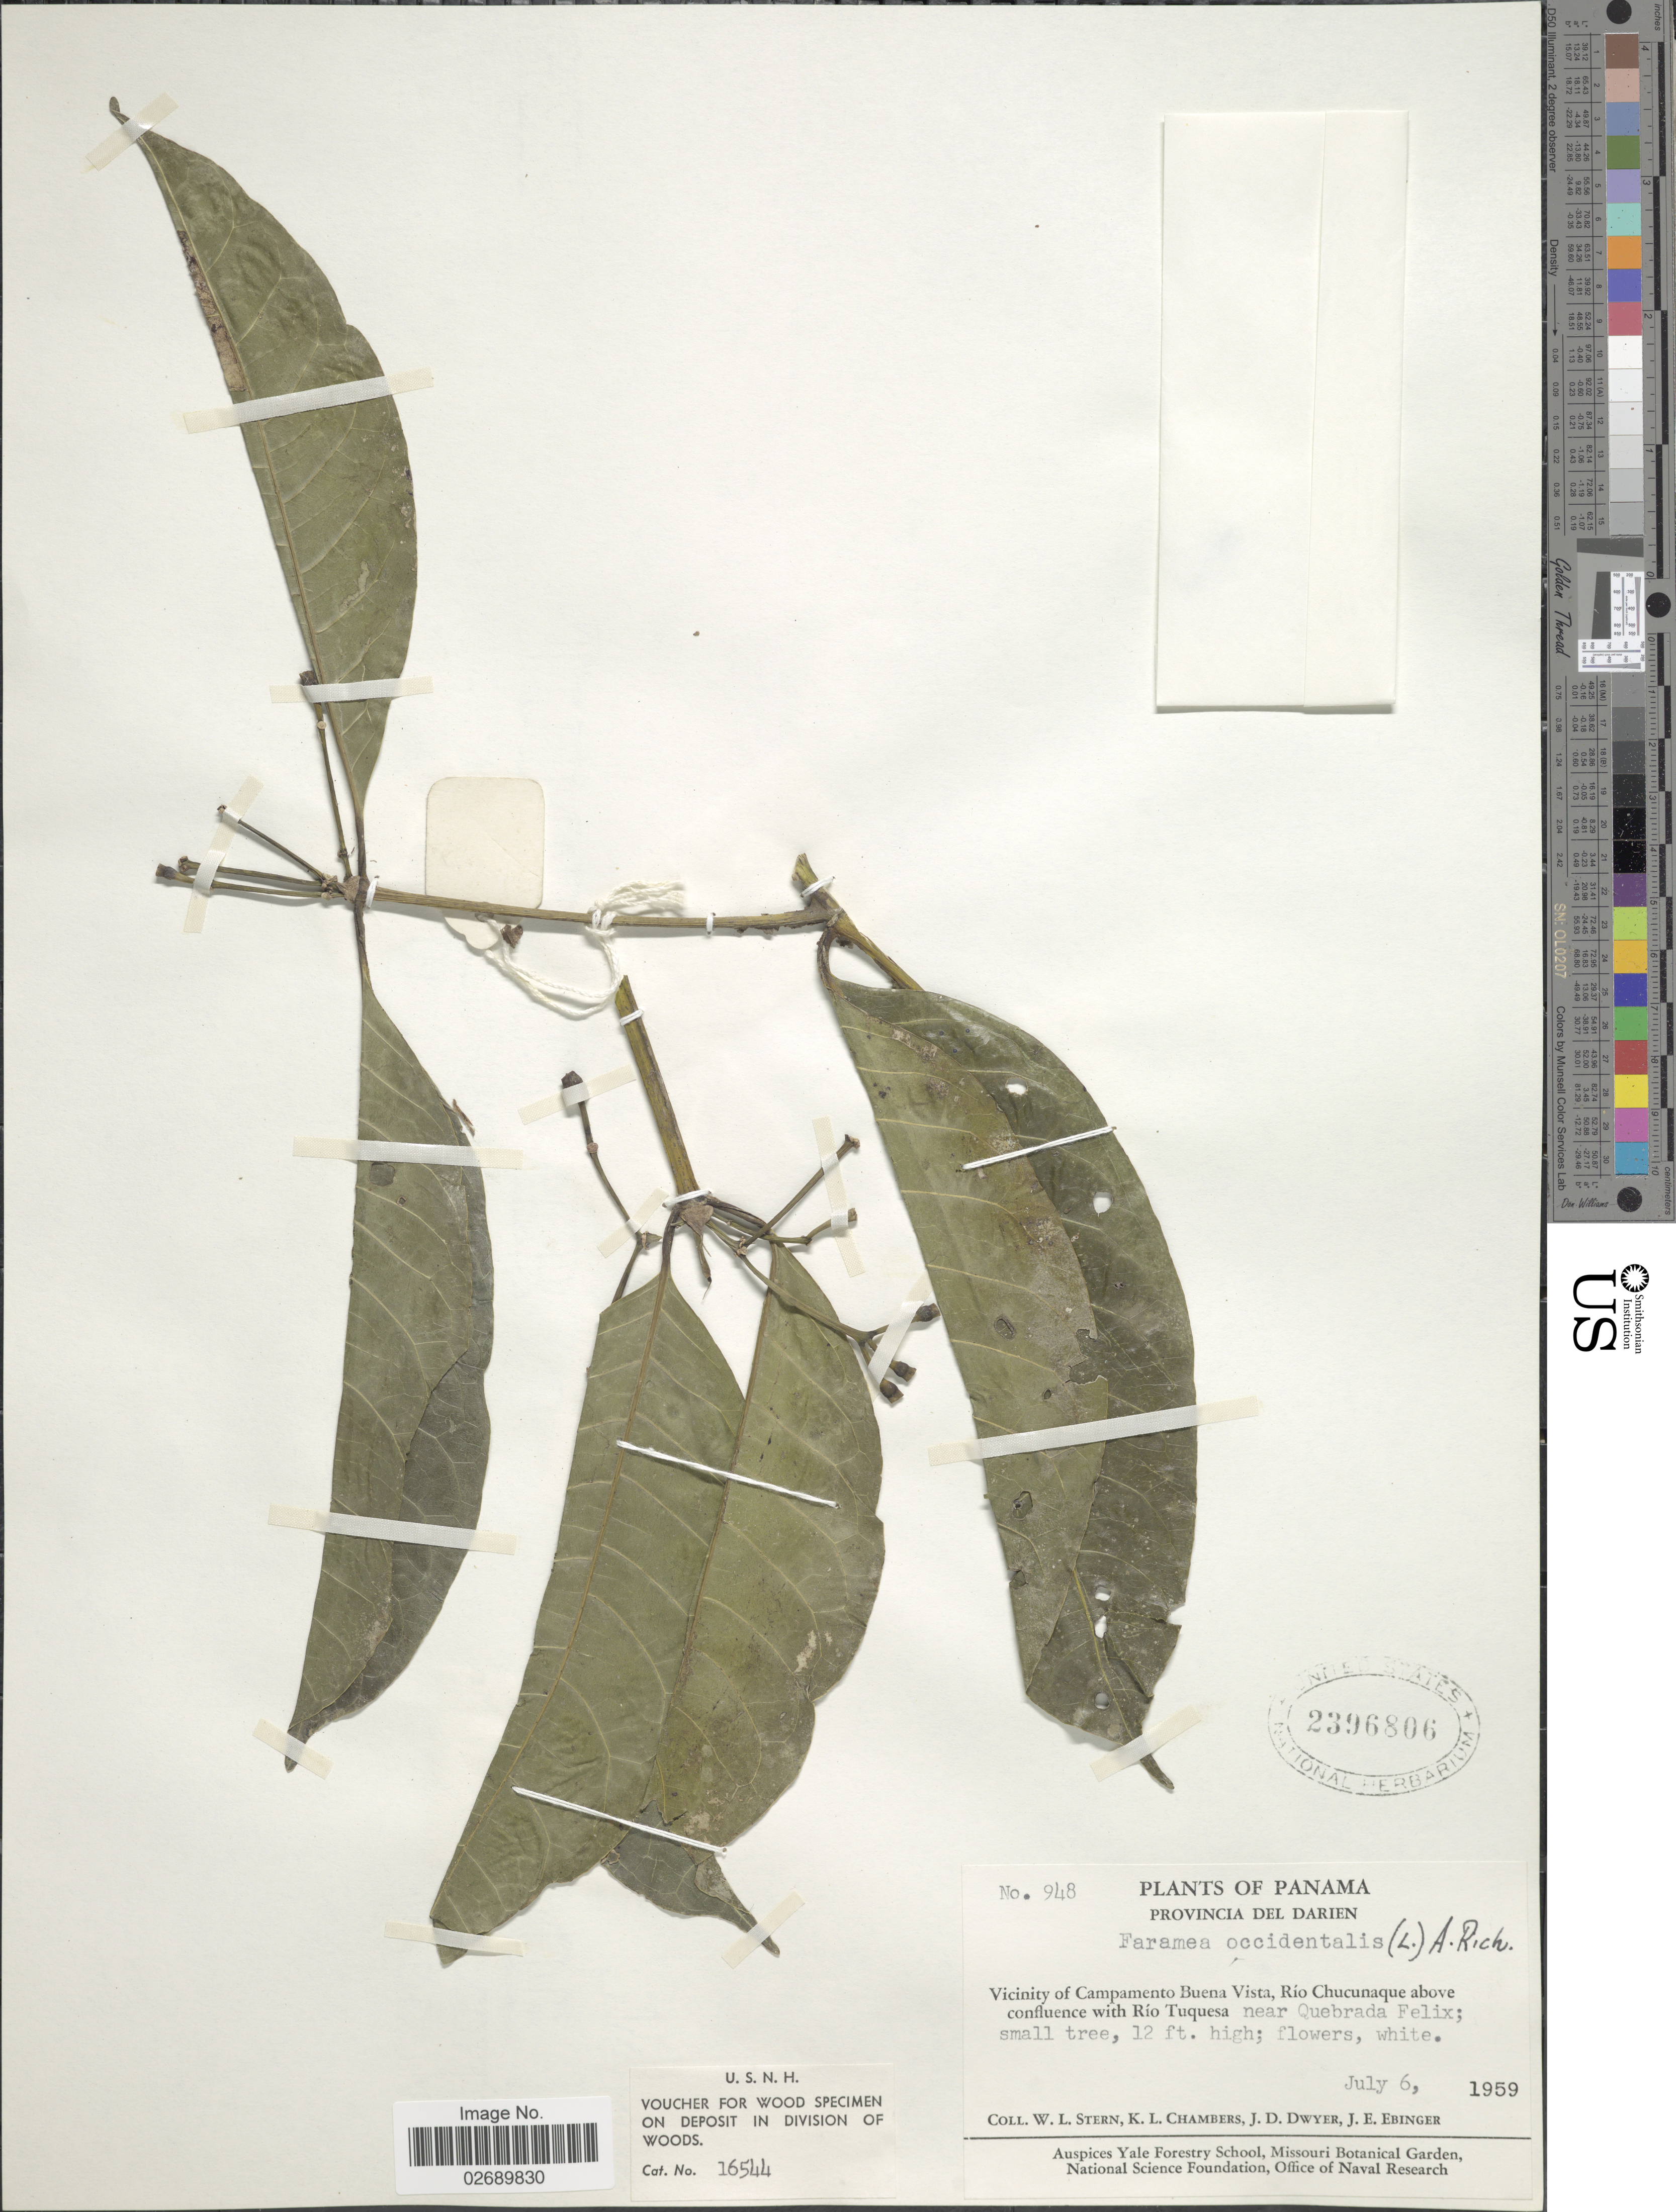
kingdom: Plantae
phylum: Tracheophyta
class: Magnoliopsida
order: Gentianales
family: Rubiaceae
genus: Faramea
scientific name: Faramea occidentalis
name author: (L.) A. Rich.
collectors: W. L. Stern, K. Chambers, J. D. Dwyer & J. Ebinger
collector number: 948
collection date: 1959-07-06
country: Panama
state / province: Darién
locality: Vicinity of Campamento Buena Vista, Rio Chucunaque above confluence with Rio Tuquesa near Quebrada Felix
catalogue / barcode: US 2396806